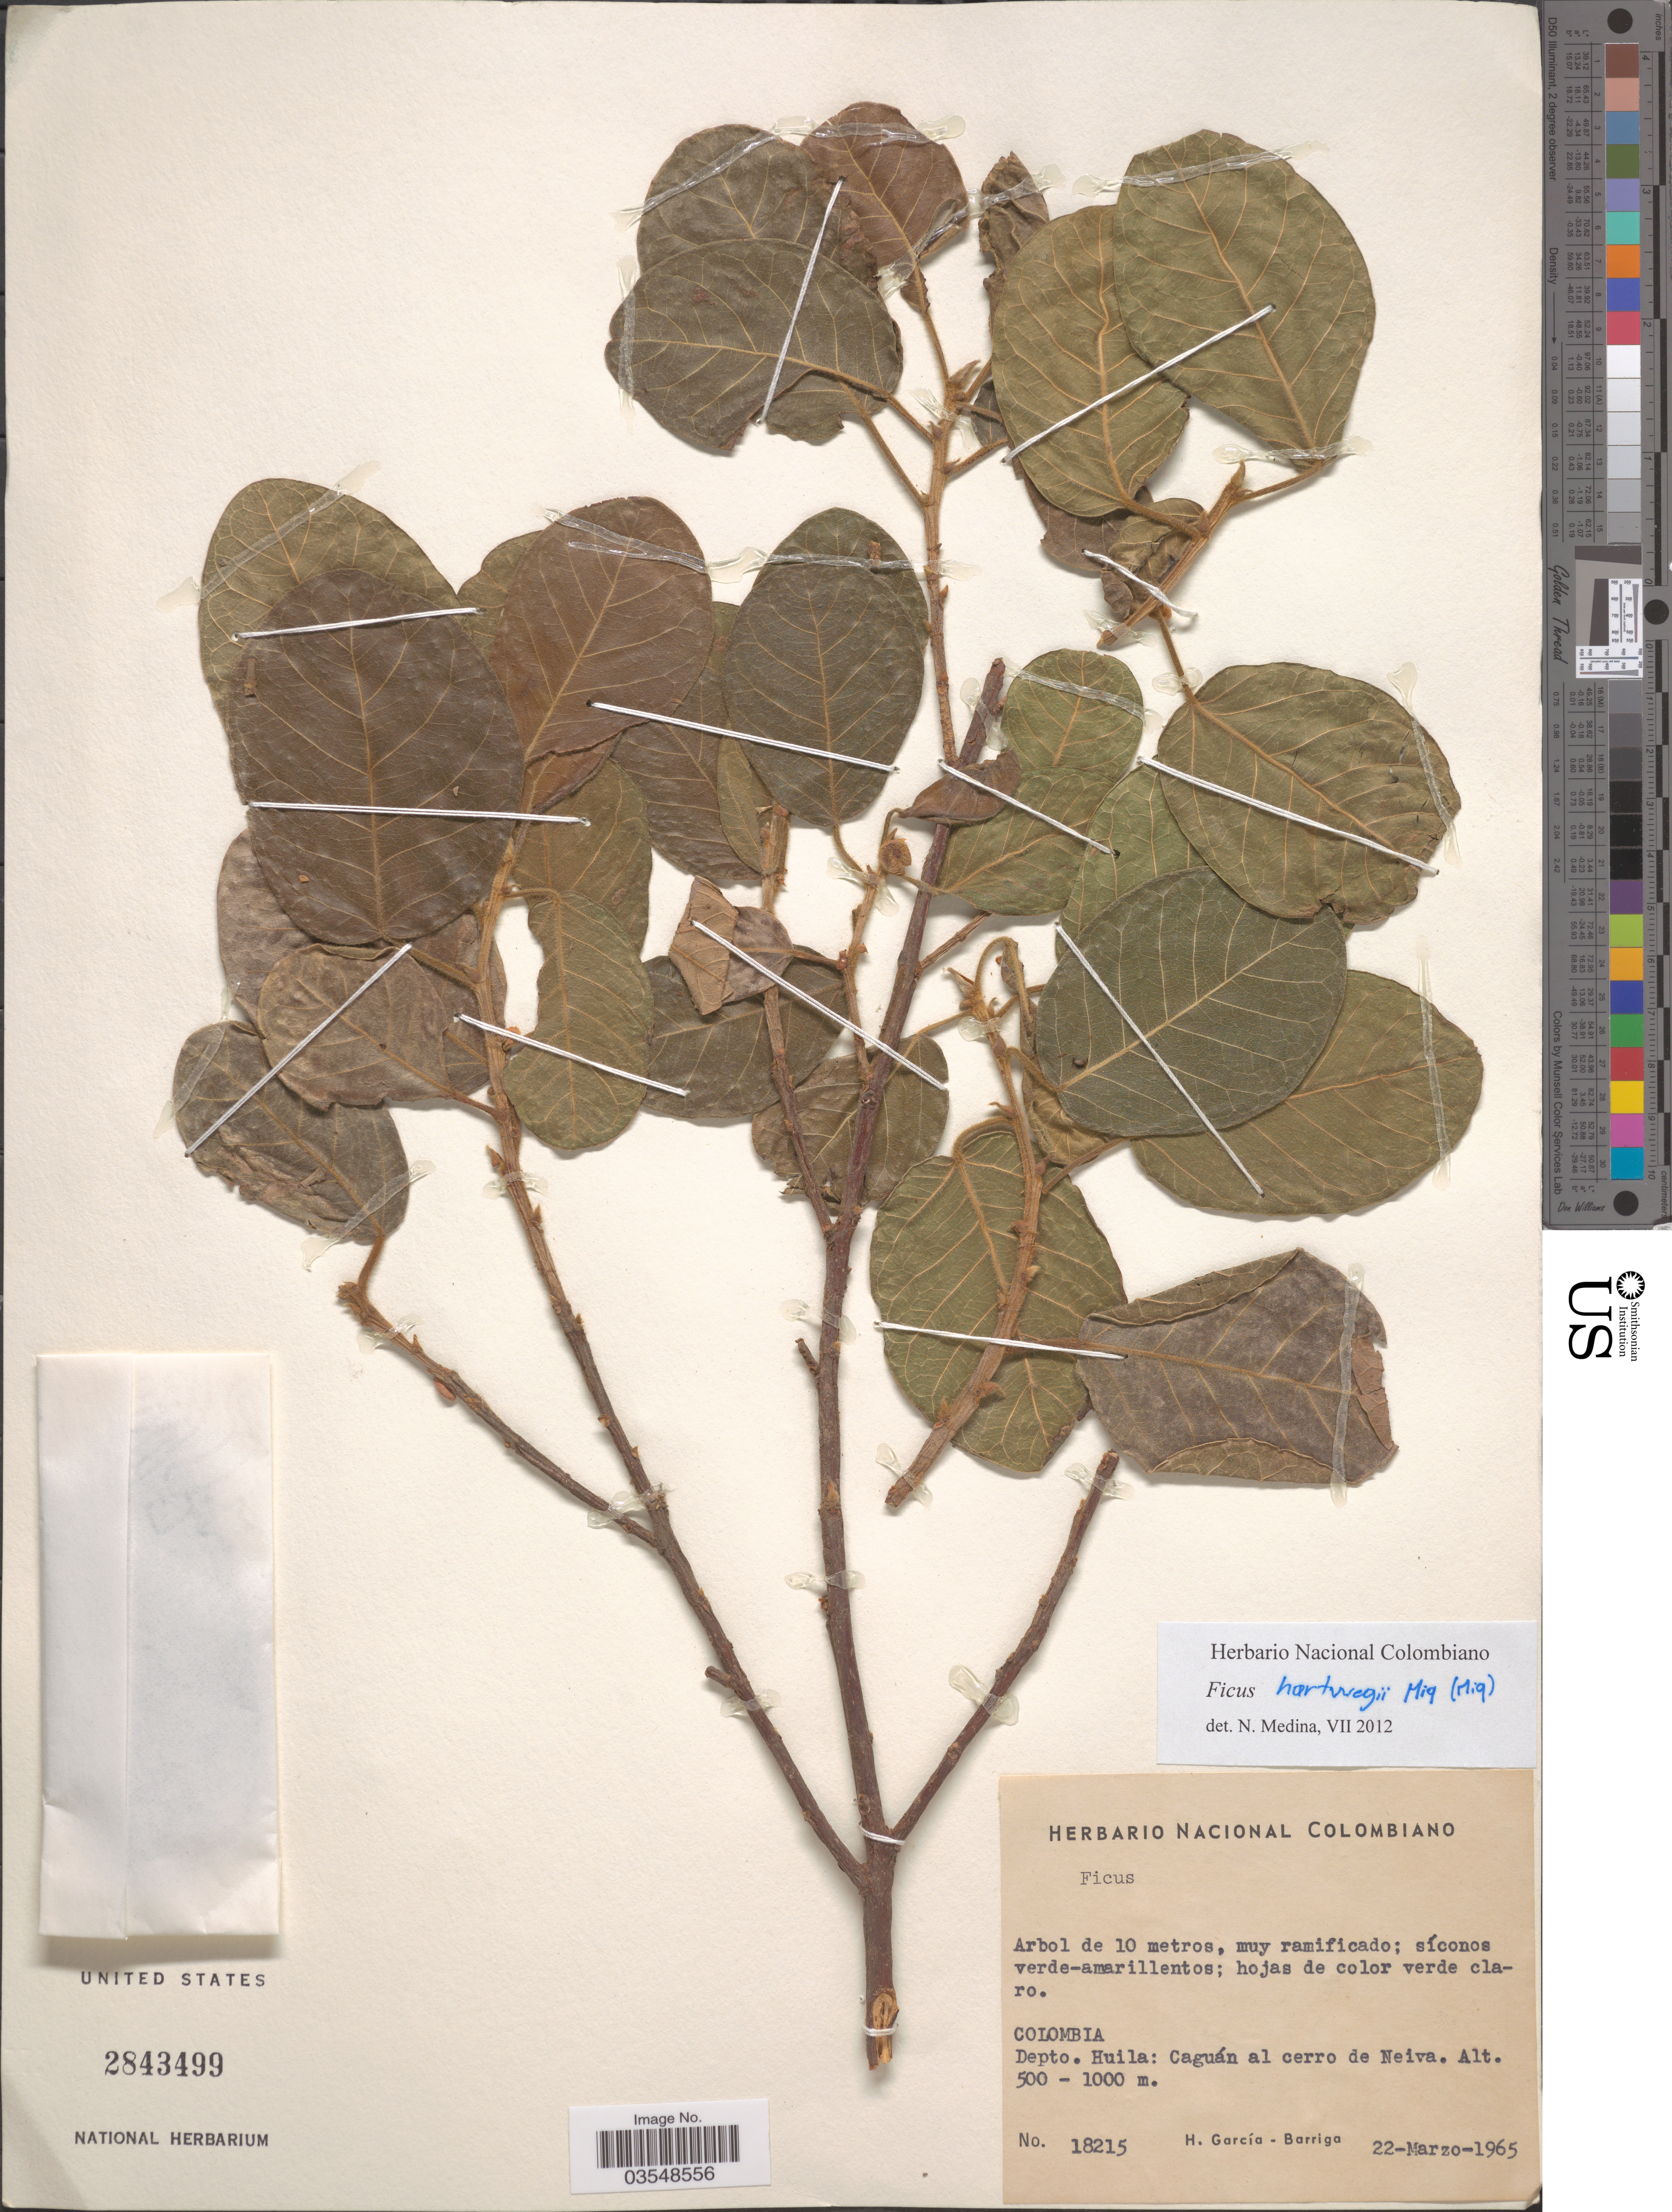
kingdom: Plantae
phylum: Tracheophyta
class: Magnoliopsida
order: Rosales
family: Moraceae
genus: Ficus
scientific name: Ficus hartwegii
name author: (Miq.) Miq.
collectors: H. García Barriga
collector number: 18215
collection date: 1965-03-22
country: Colombia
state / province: Huila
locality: Depto. Huila: Caguán al cerro de Neiva.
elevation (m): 500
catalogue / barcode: US 2843499